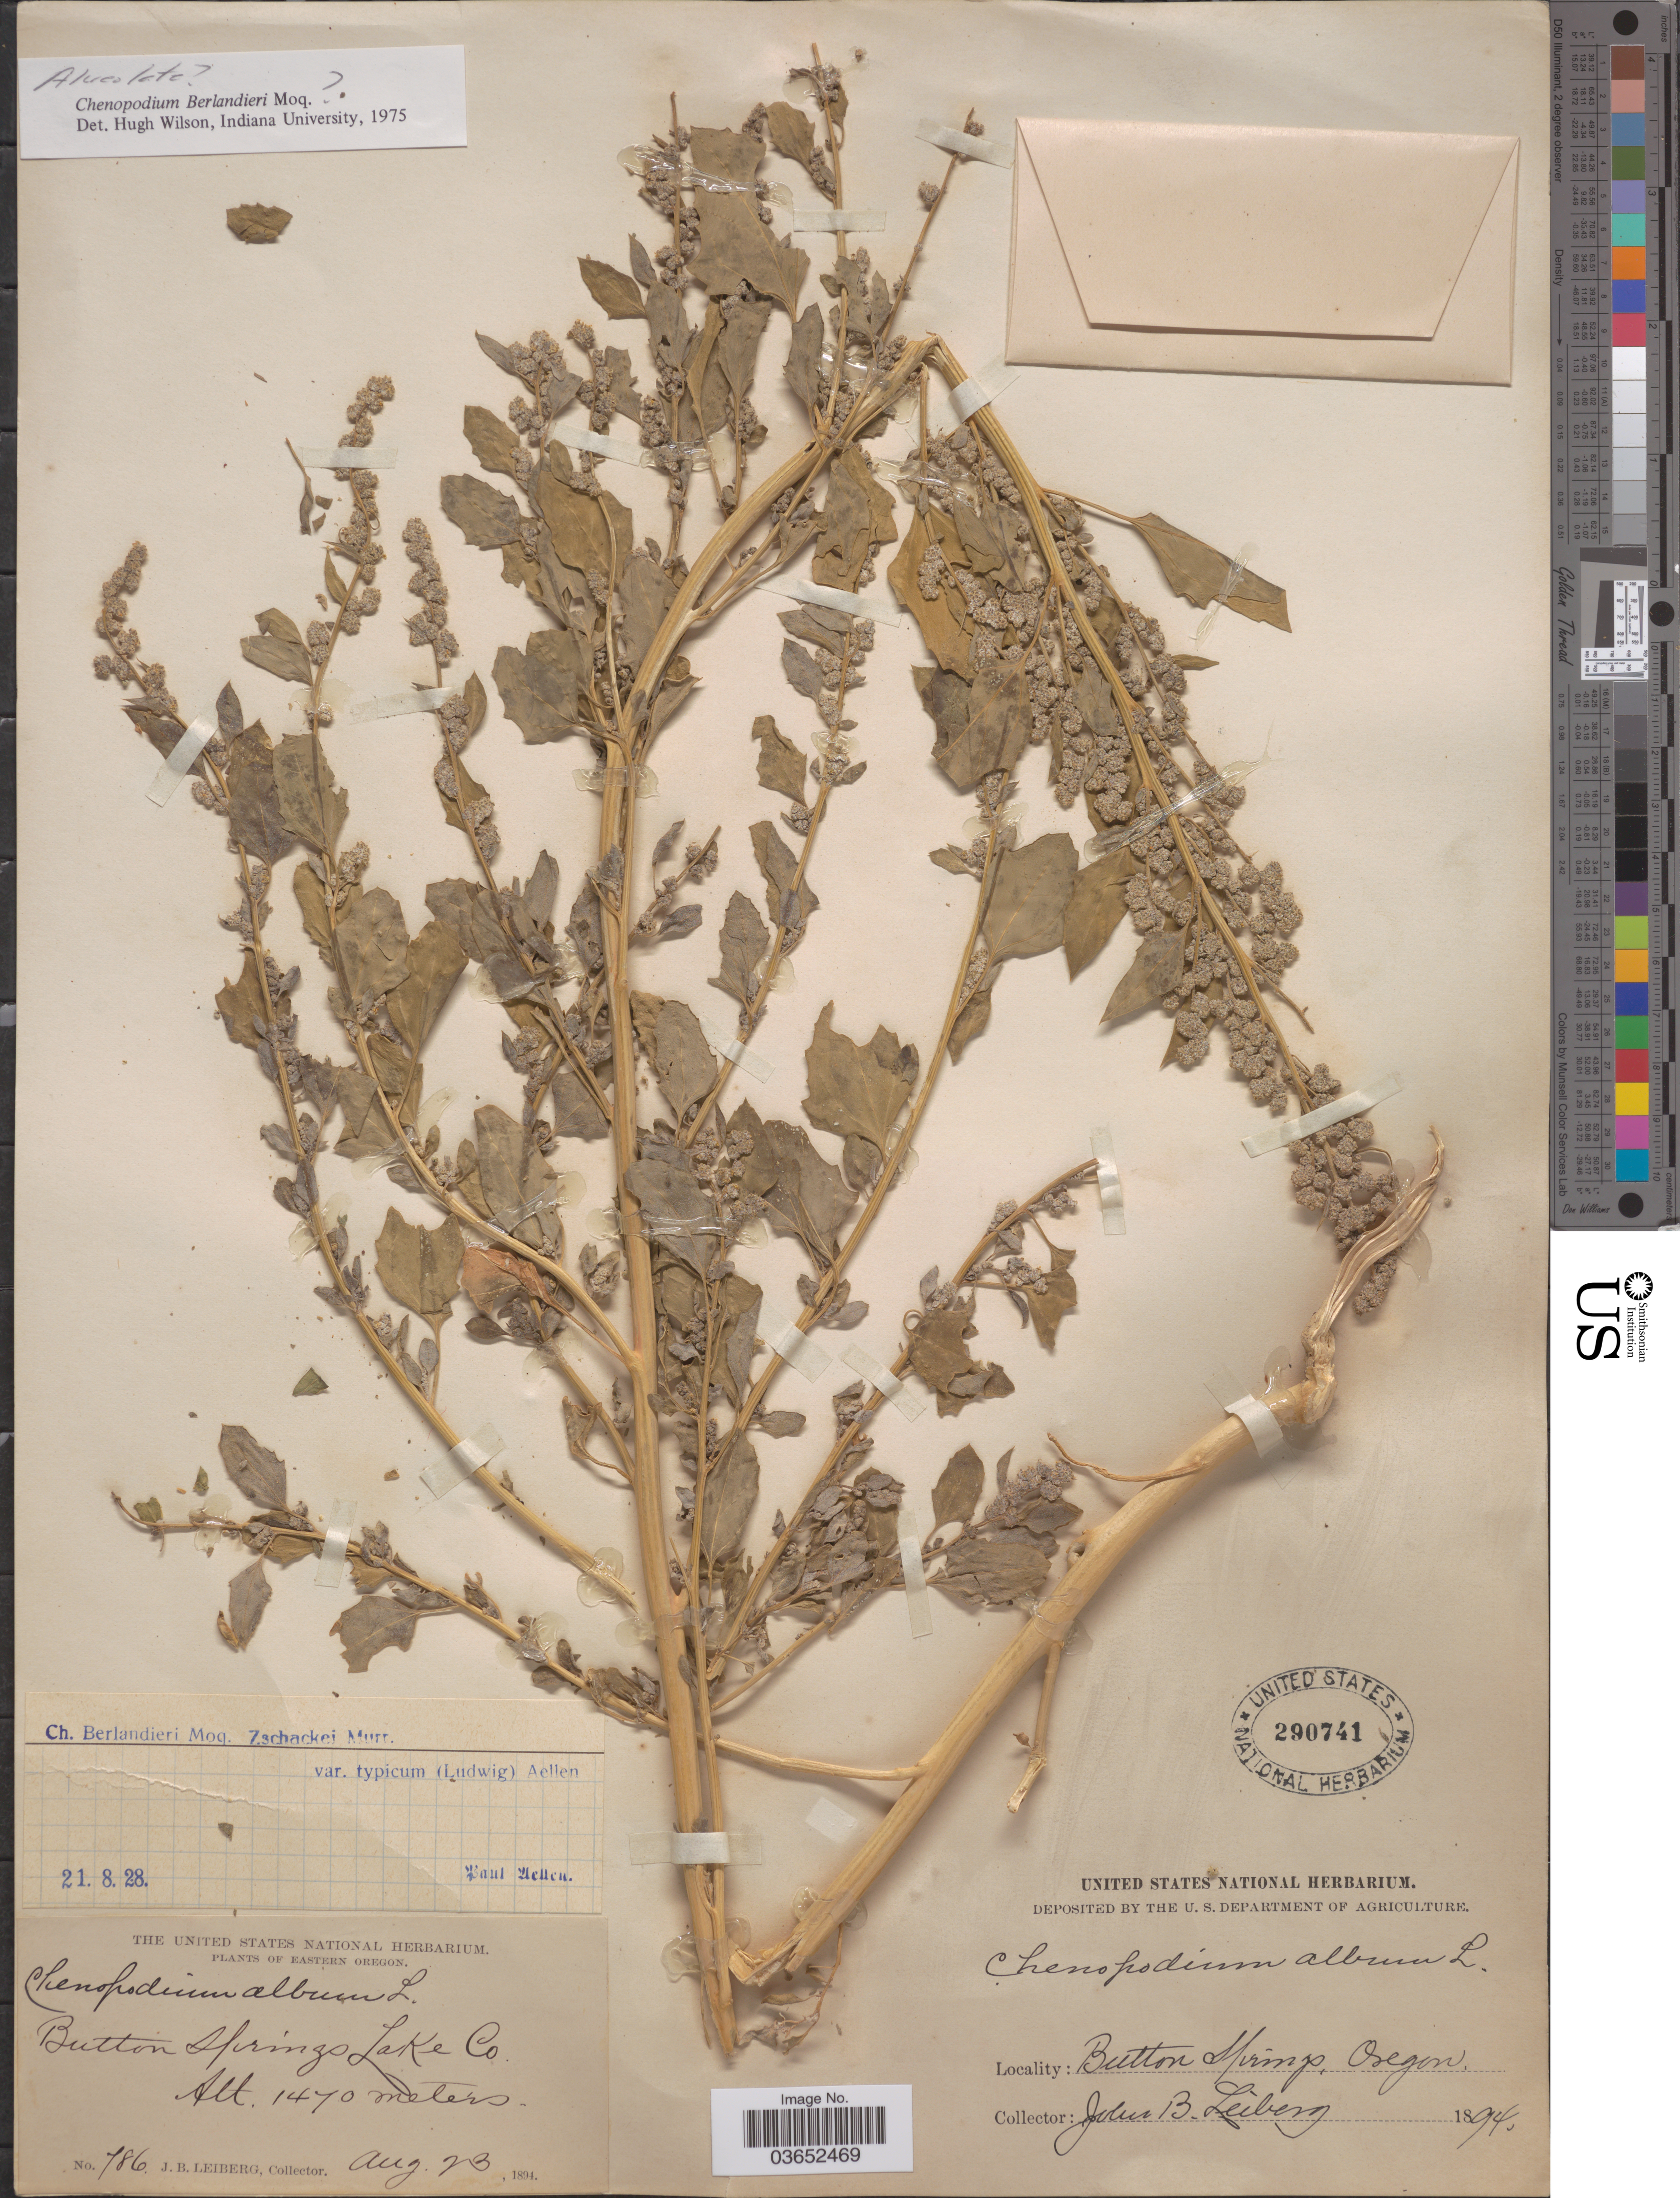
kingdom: Plantae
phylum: Tracheophyta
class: Magnoliopsida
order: Caryophyllales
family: Amaranthaceae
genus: Chenopodium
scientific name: Chenopodium berlandieri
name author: Moq.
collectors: J. B. Leiberg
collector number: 786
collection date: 1894-08-23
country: United States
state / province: Oregon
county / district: Lake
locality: Eastern Oregon. Button Springs Lake Co.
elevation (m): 1470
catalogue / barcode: US 290741